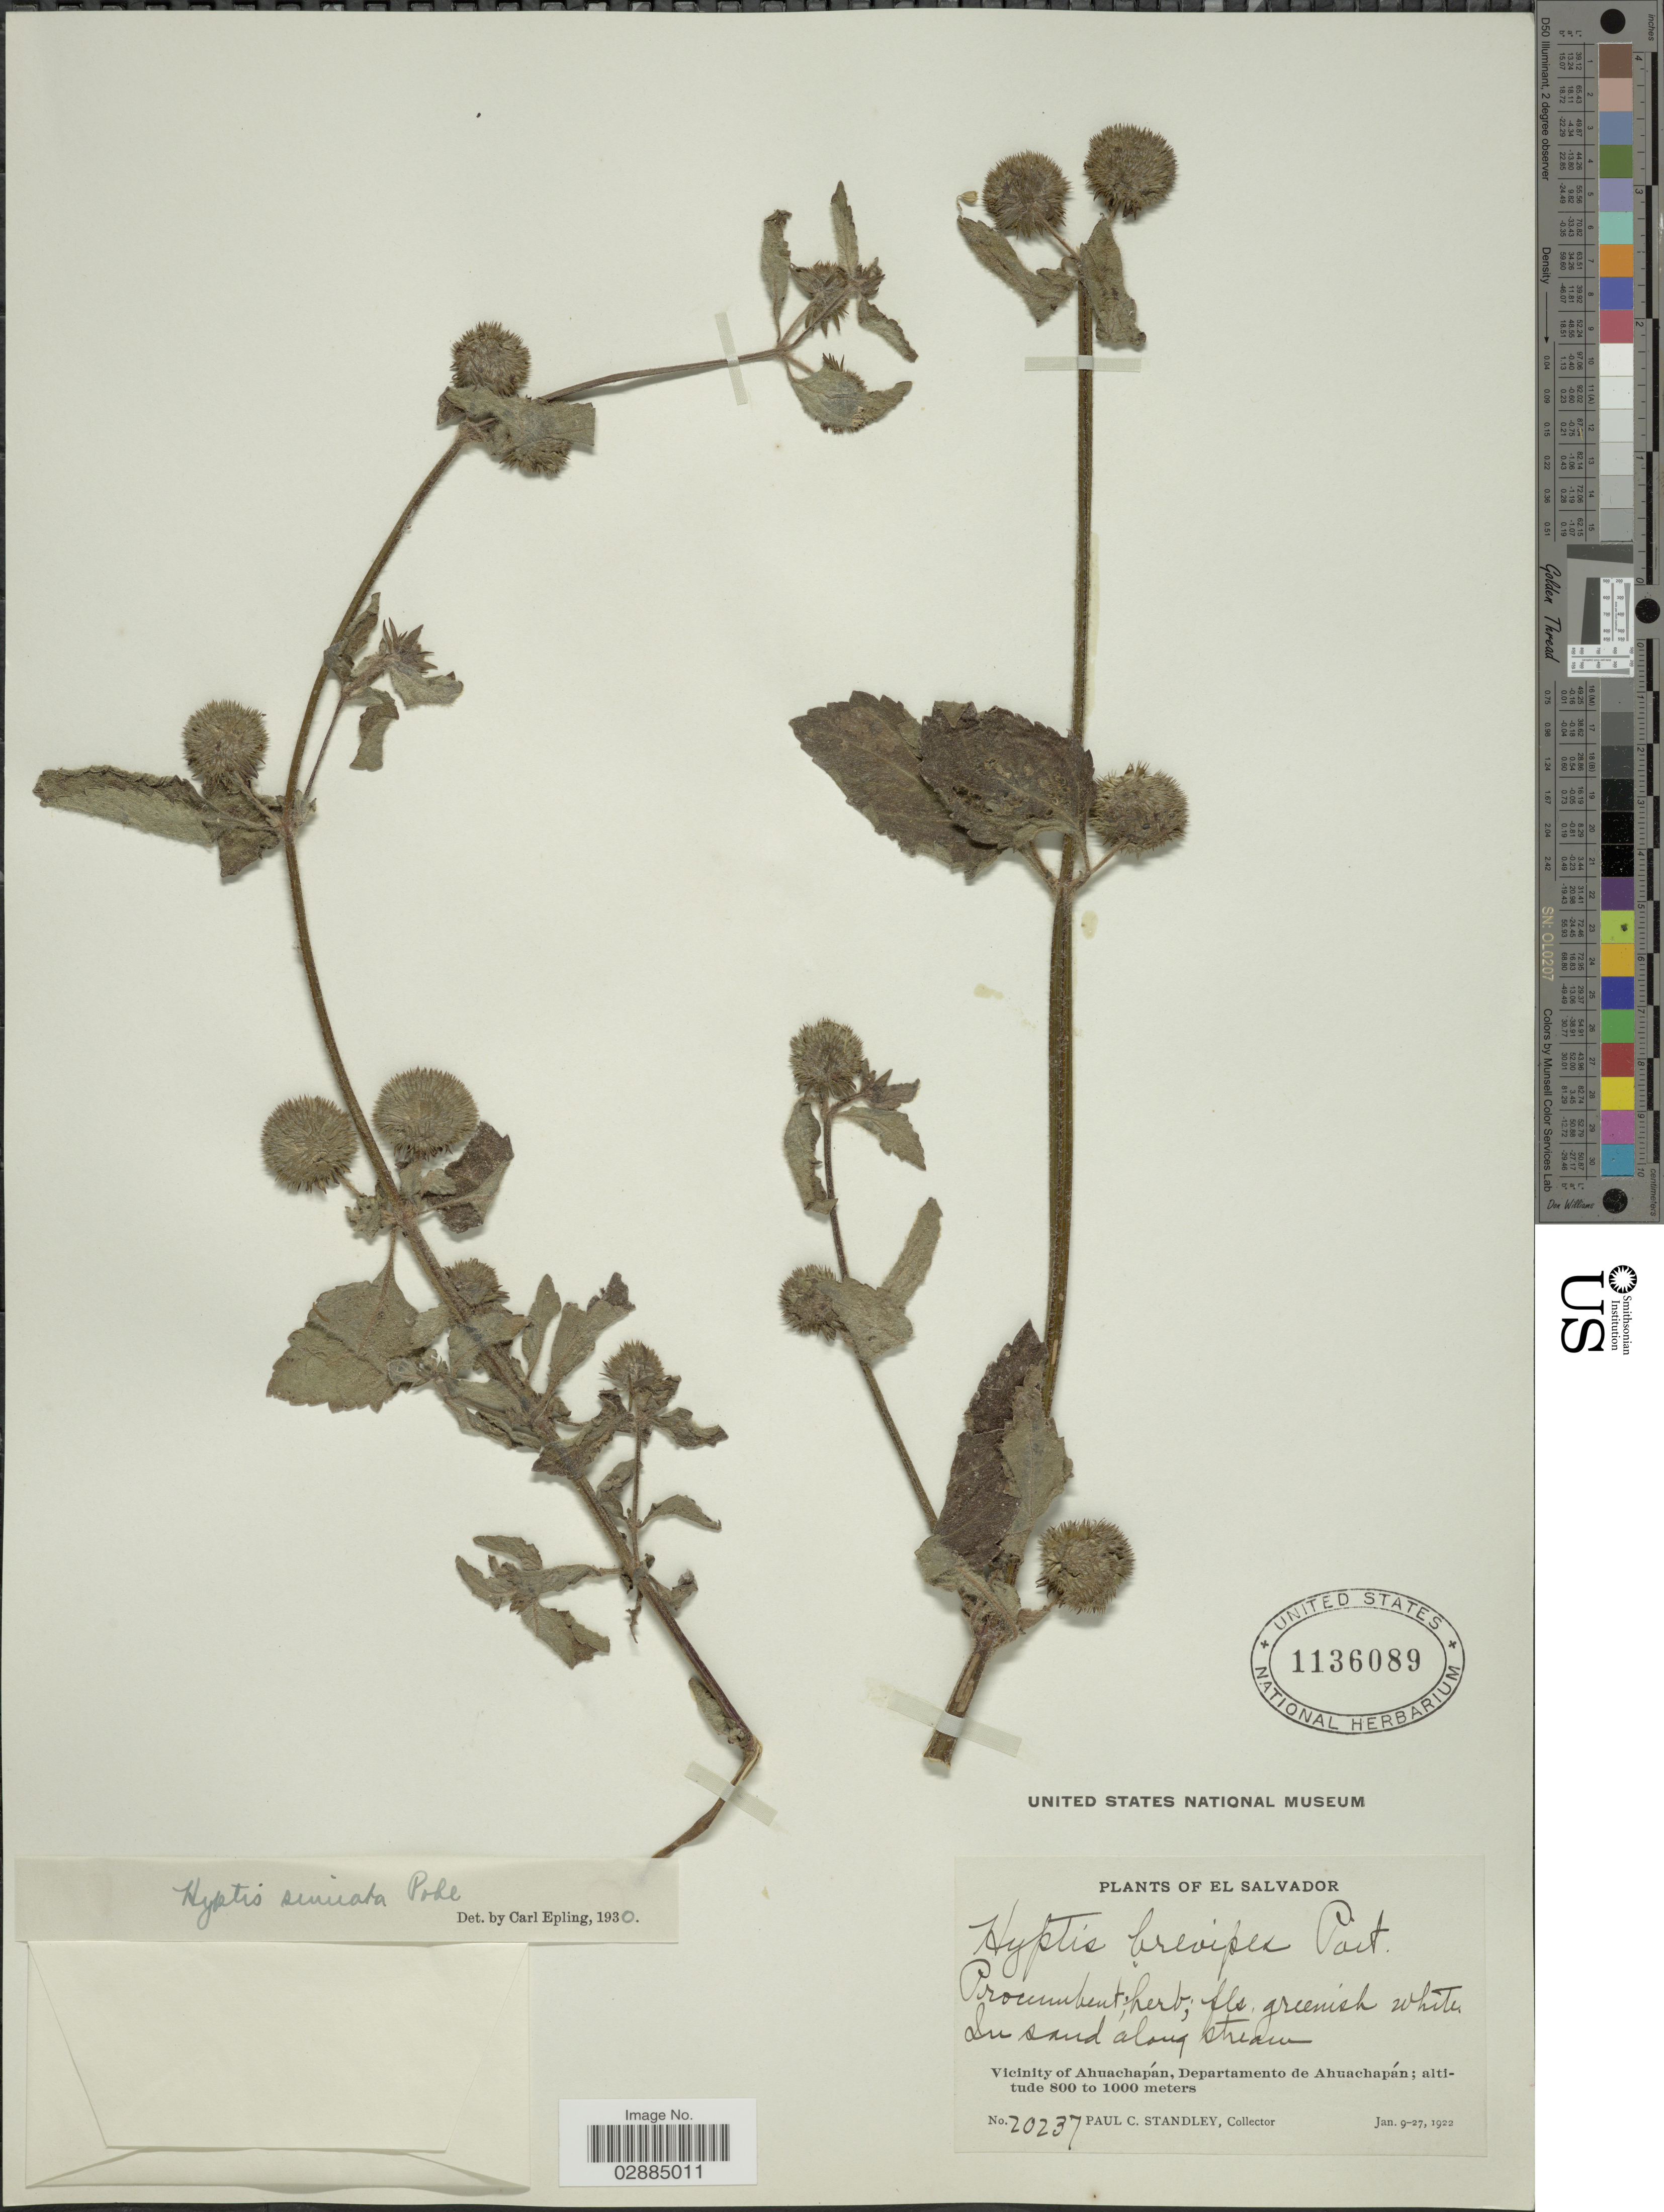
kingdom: Plantae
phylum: Tracheophyta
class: Magnoliopsida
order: Lamiales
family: Lamiaceae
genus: Hyptis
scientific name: Hyptis sinuata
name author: Pohl ex Benth.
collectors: P. C. Standley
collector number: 20237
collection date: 1922-01-09/1922-01-27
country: El Salvador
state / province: Ahuachapan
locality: Vicinity of Ahuachápan, Departamento de Ahuachapán.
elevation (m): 800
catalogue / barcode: US 1136089